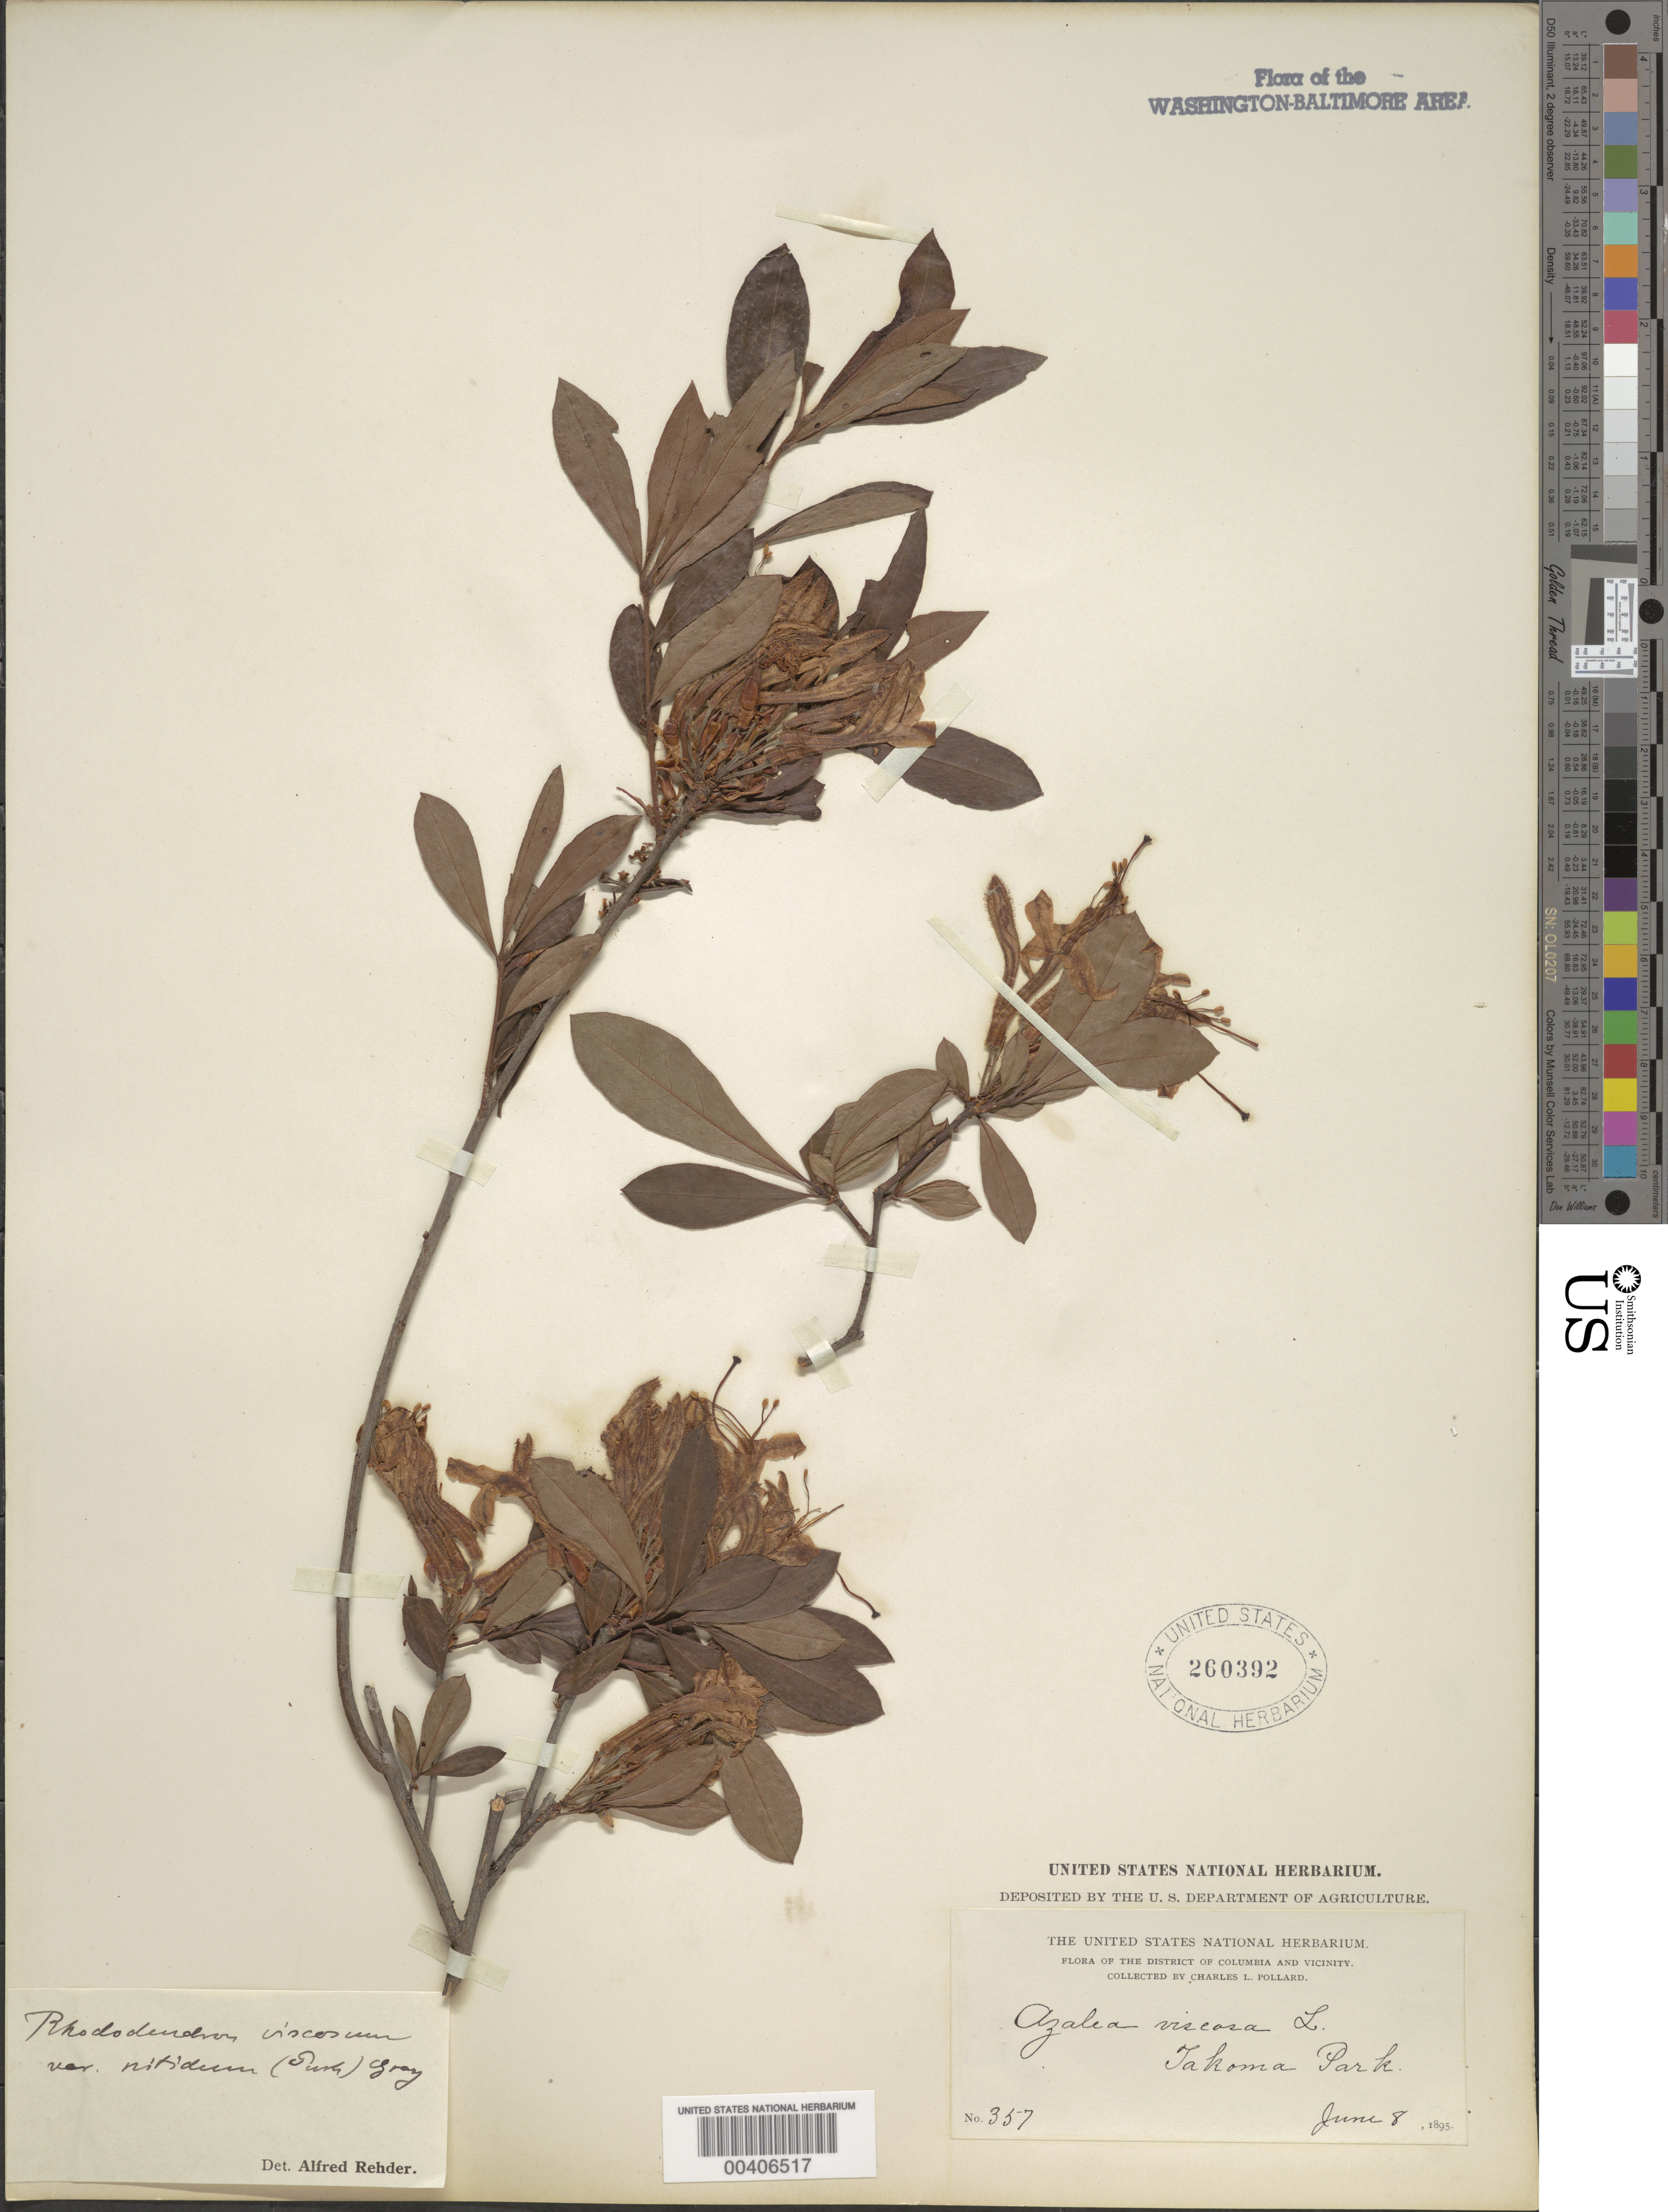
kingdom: Plantae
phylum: Tracheophyta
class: Magnoliopsida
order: Ericales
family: Ericaceae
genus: Rhododendron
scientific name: Rhododendron viscosum var. nitidum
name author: (Pursh) A. Gray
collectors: C. L. Pollard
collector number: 357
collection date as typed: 08 Jun 1895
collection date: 1895-06-08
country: United States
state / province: Maryland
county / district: Montgomery / Prince George's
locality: Takoma Park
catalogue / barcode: US 260392